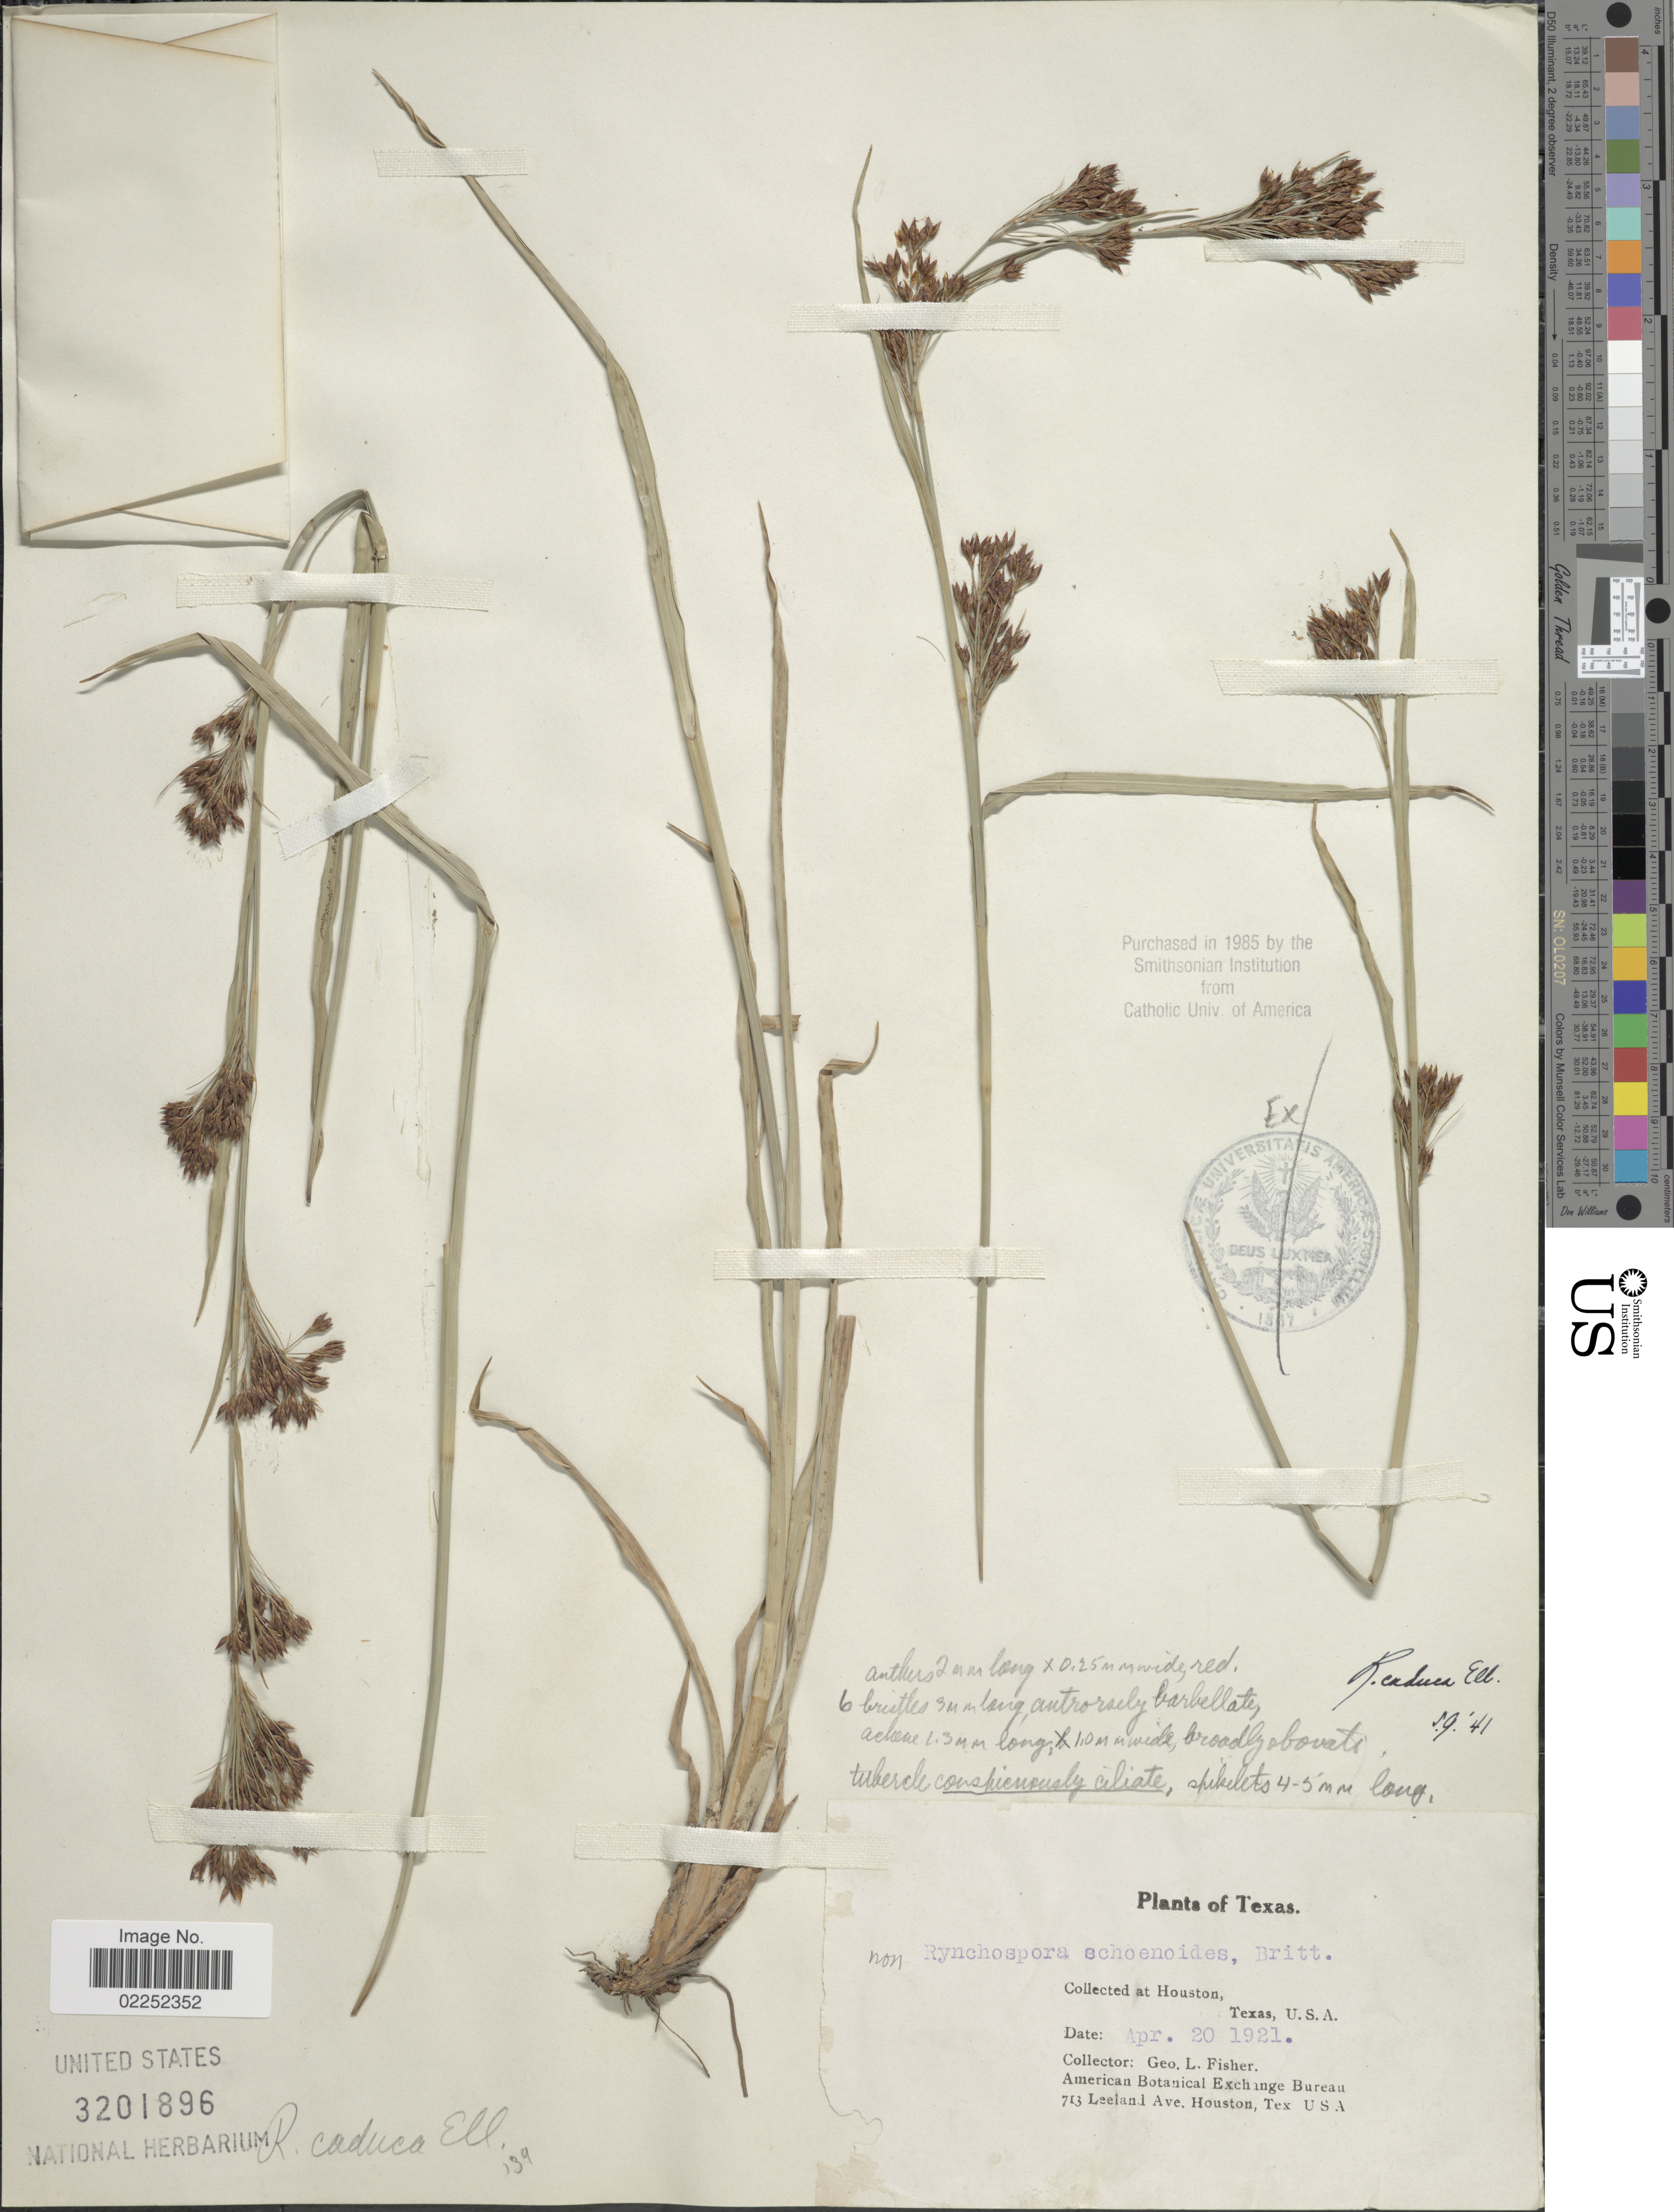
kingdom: Plantae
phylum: Tracheophyta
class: Liliopsida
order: Poales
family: Cyperaceae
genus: Rhynchospora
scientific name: Rhynchospora caduca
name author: Elliott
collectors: G. L. Fisher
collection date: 1921-04-20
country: United States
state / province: Texas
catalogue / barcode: US 3201896